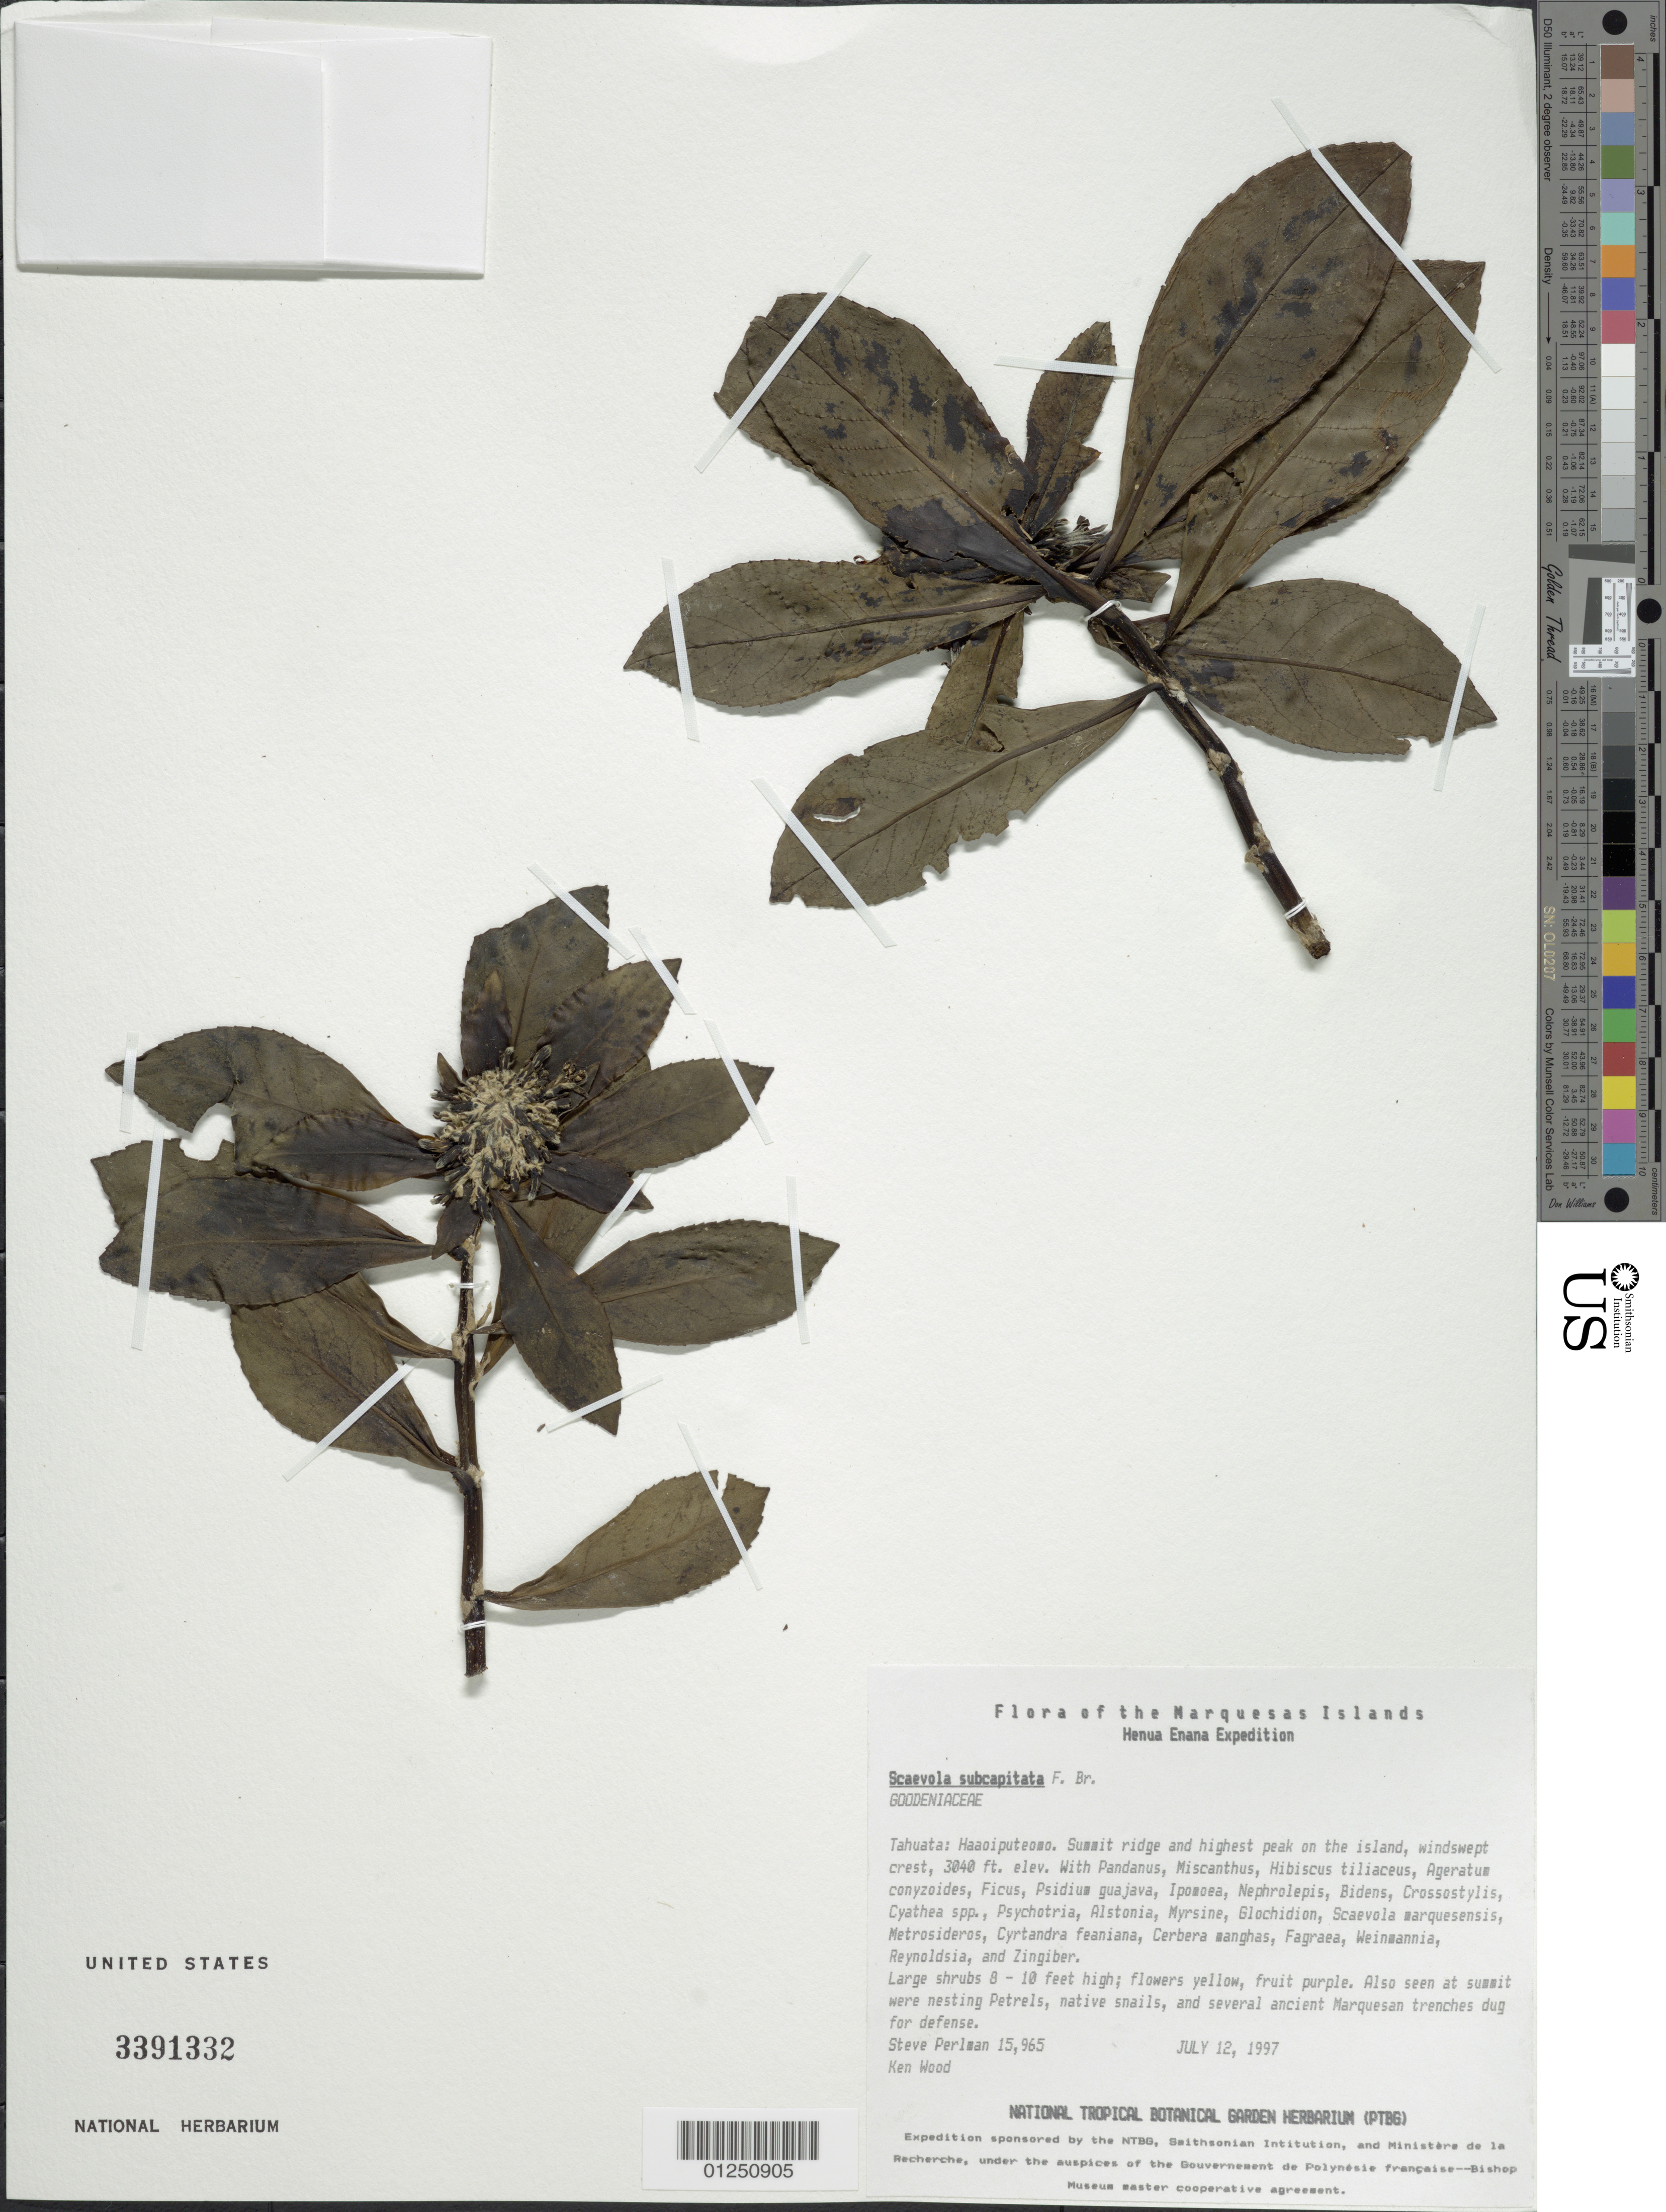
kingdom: Plantae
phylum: Tracheophyta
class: Magnoliopsida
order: Asterales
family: Goodeniaceae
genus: Scaevola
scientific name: Scaevola subcapitata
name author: F. Br.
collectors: S. P. Perlman & K. R. Wood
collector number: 15965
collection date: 1997-07-12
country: French Polynesia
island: Tahuata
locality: Haaoiputeomo, summit ridge and highest peak on the island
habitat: Windswept crest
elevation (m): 927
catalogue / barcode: US 3391332